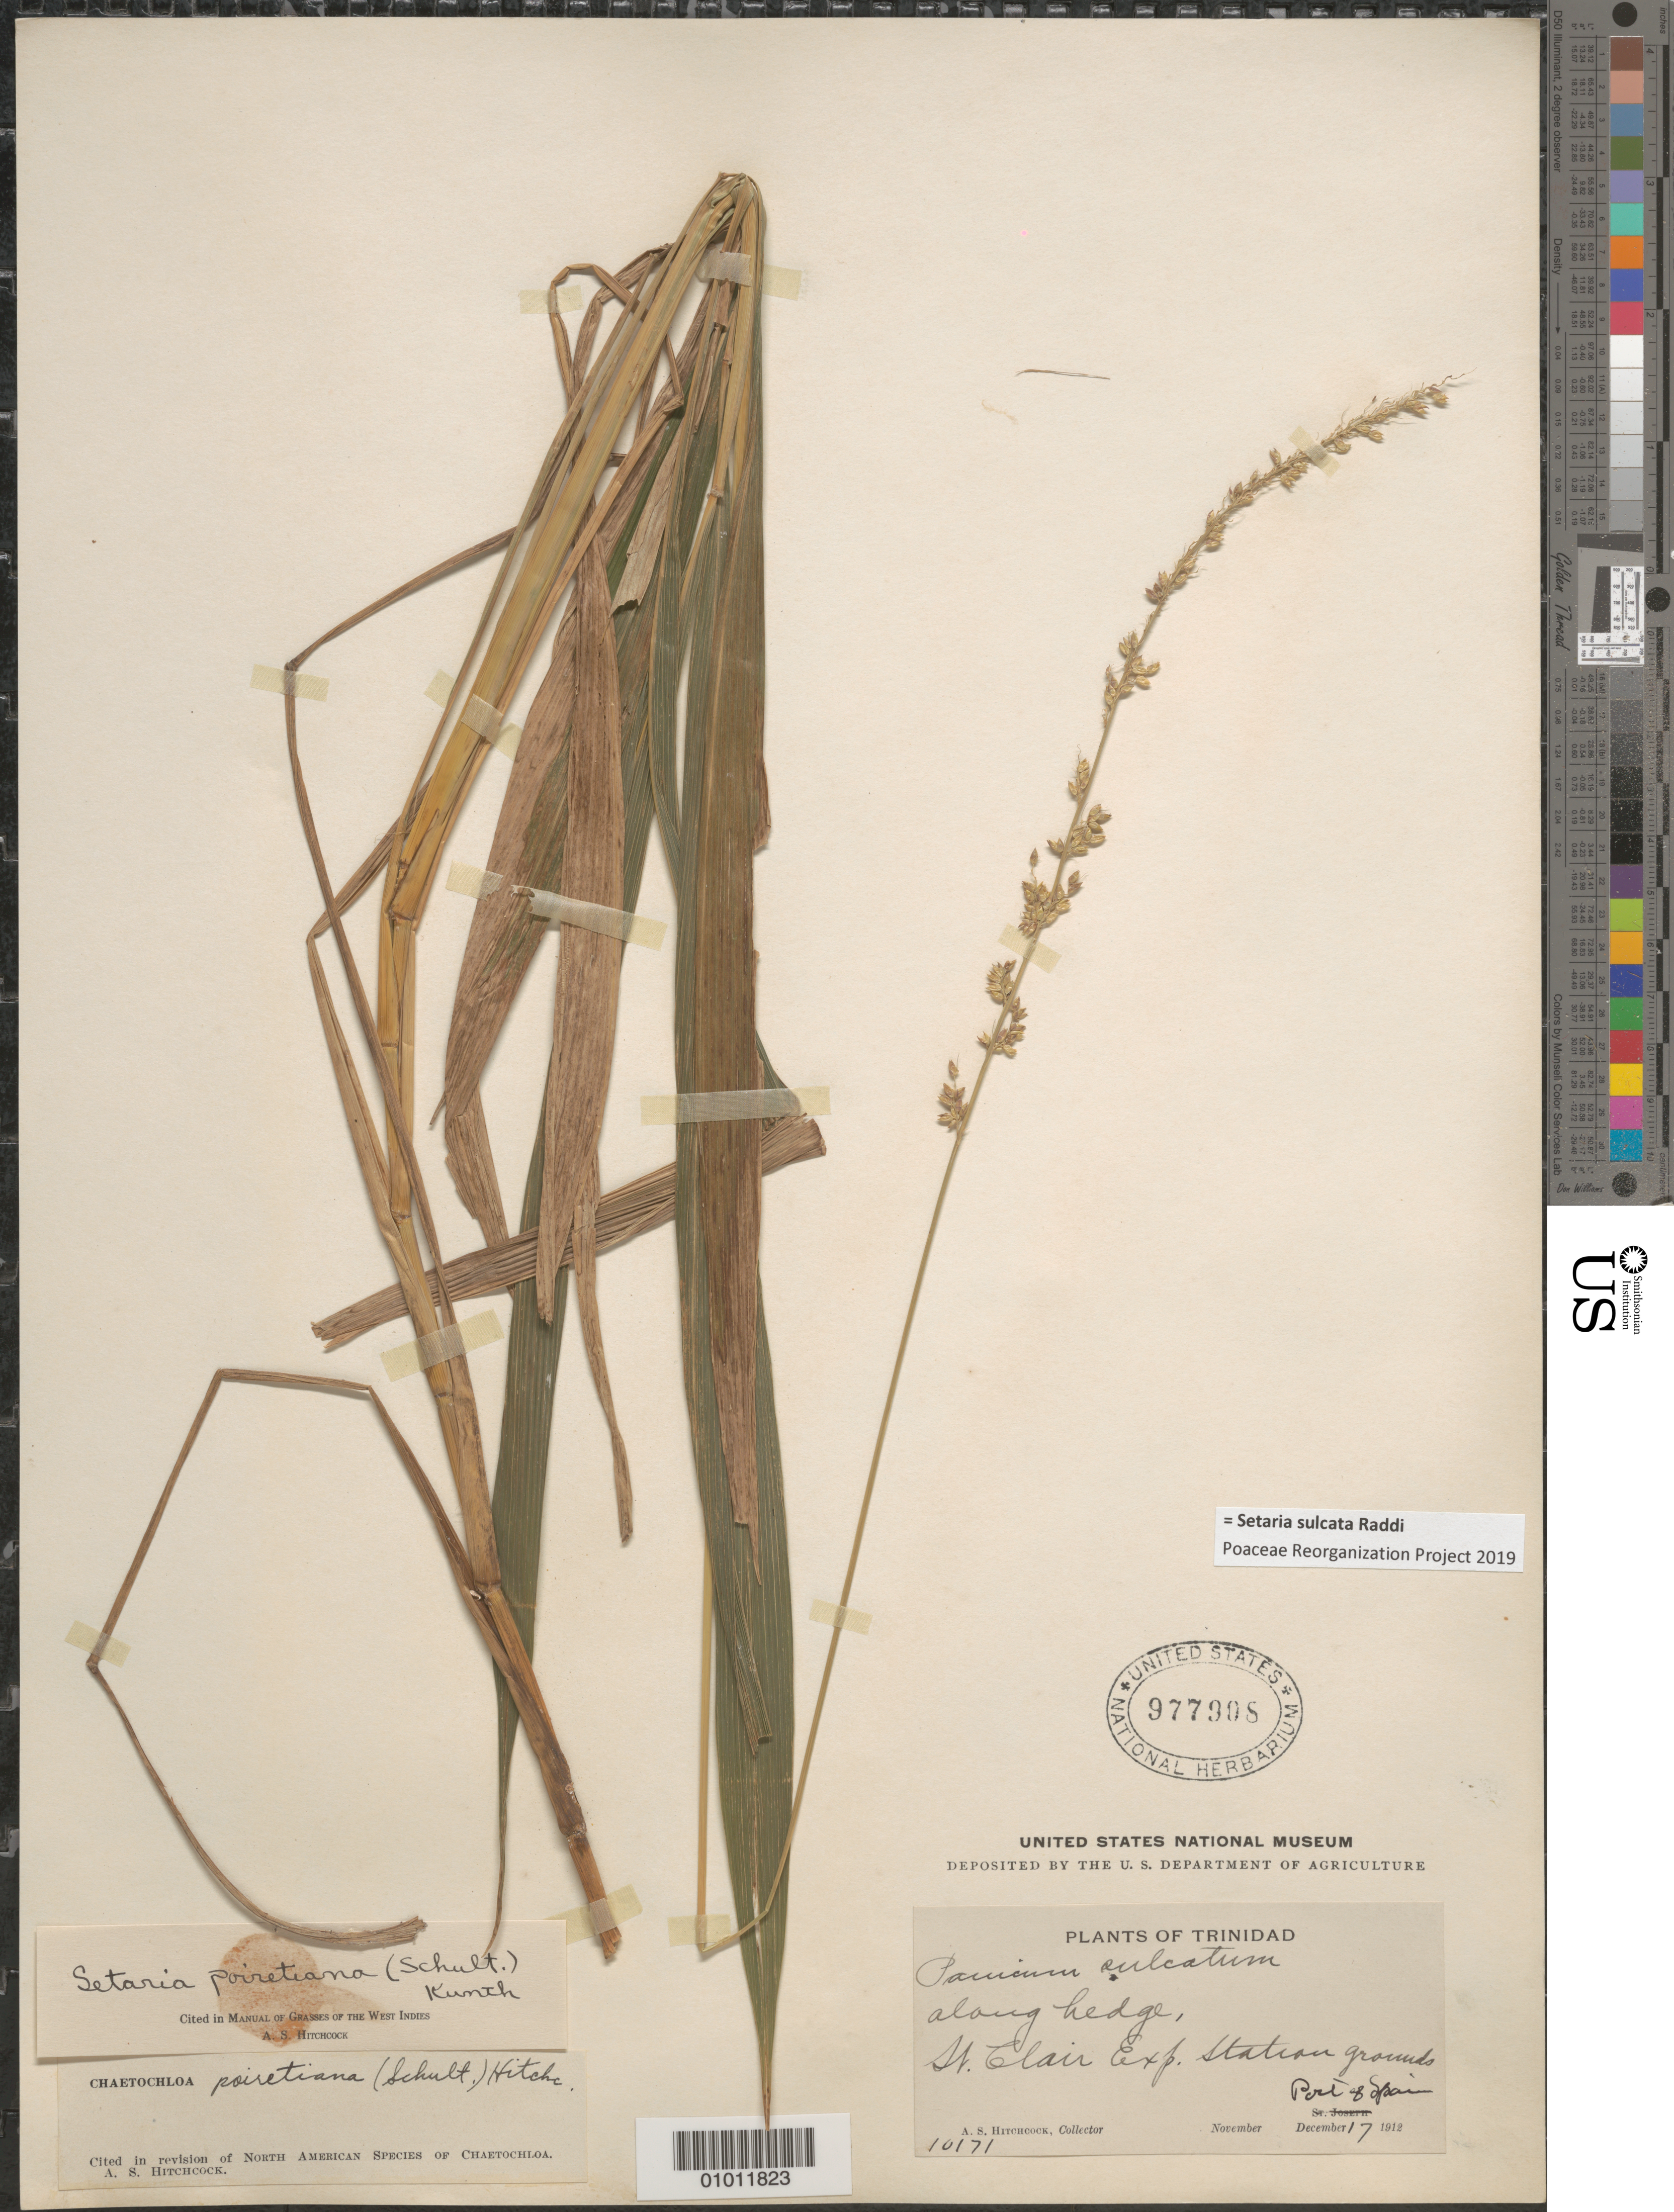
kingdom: Plantae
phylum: Tracheophyta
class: Liliopsida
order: Poales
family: Poaceae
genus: Setaria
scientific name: Setaria poiretiana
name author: (Schult.) Kunth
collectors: A. S. Hitchcock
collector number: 10171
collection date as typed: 17 Dec 1912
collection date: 1912-12-17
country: Trinidad and Tobago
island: Trinidad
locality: St. Clair Exp. Station grounds, Port of Spain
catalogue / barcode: US 977908